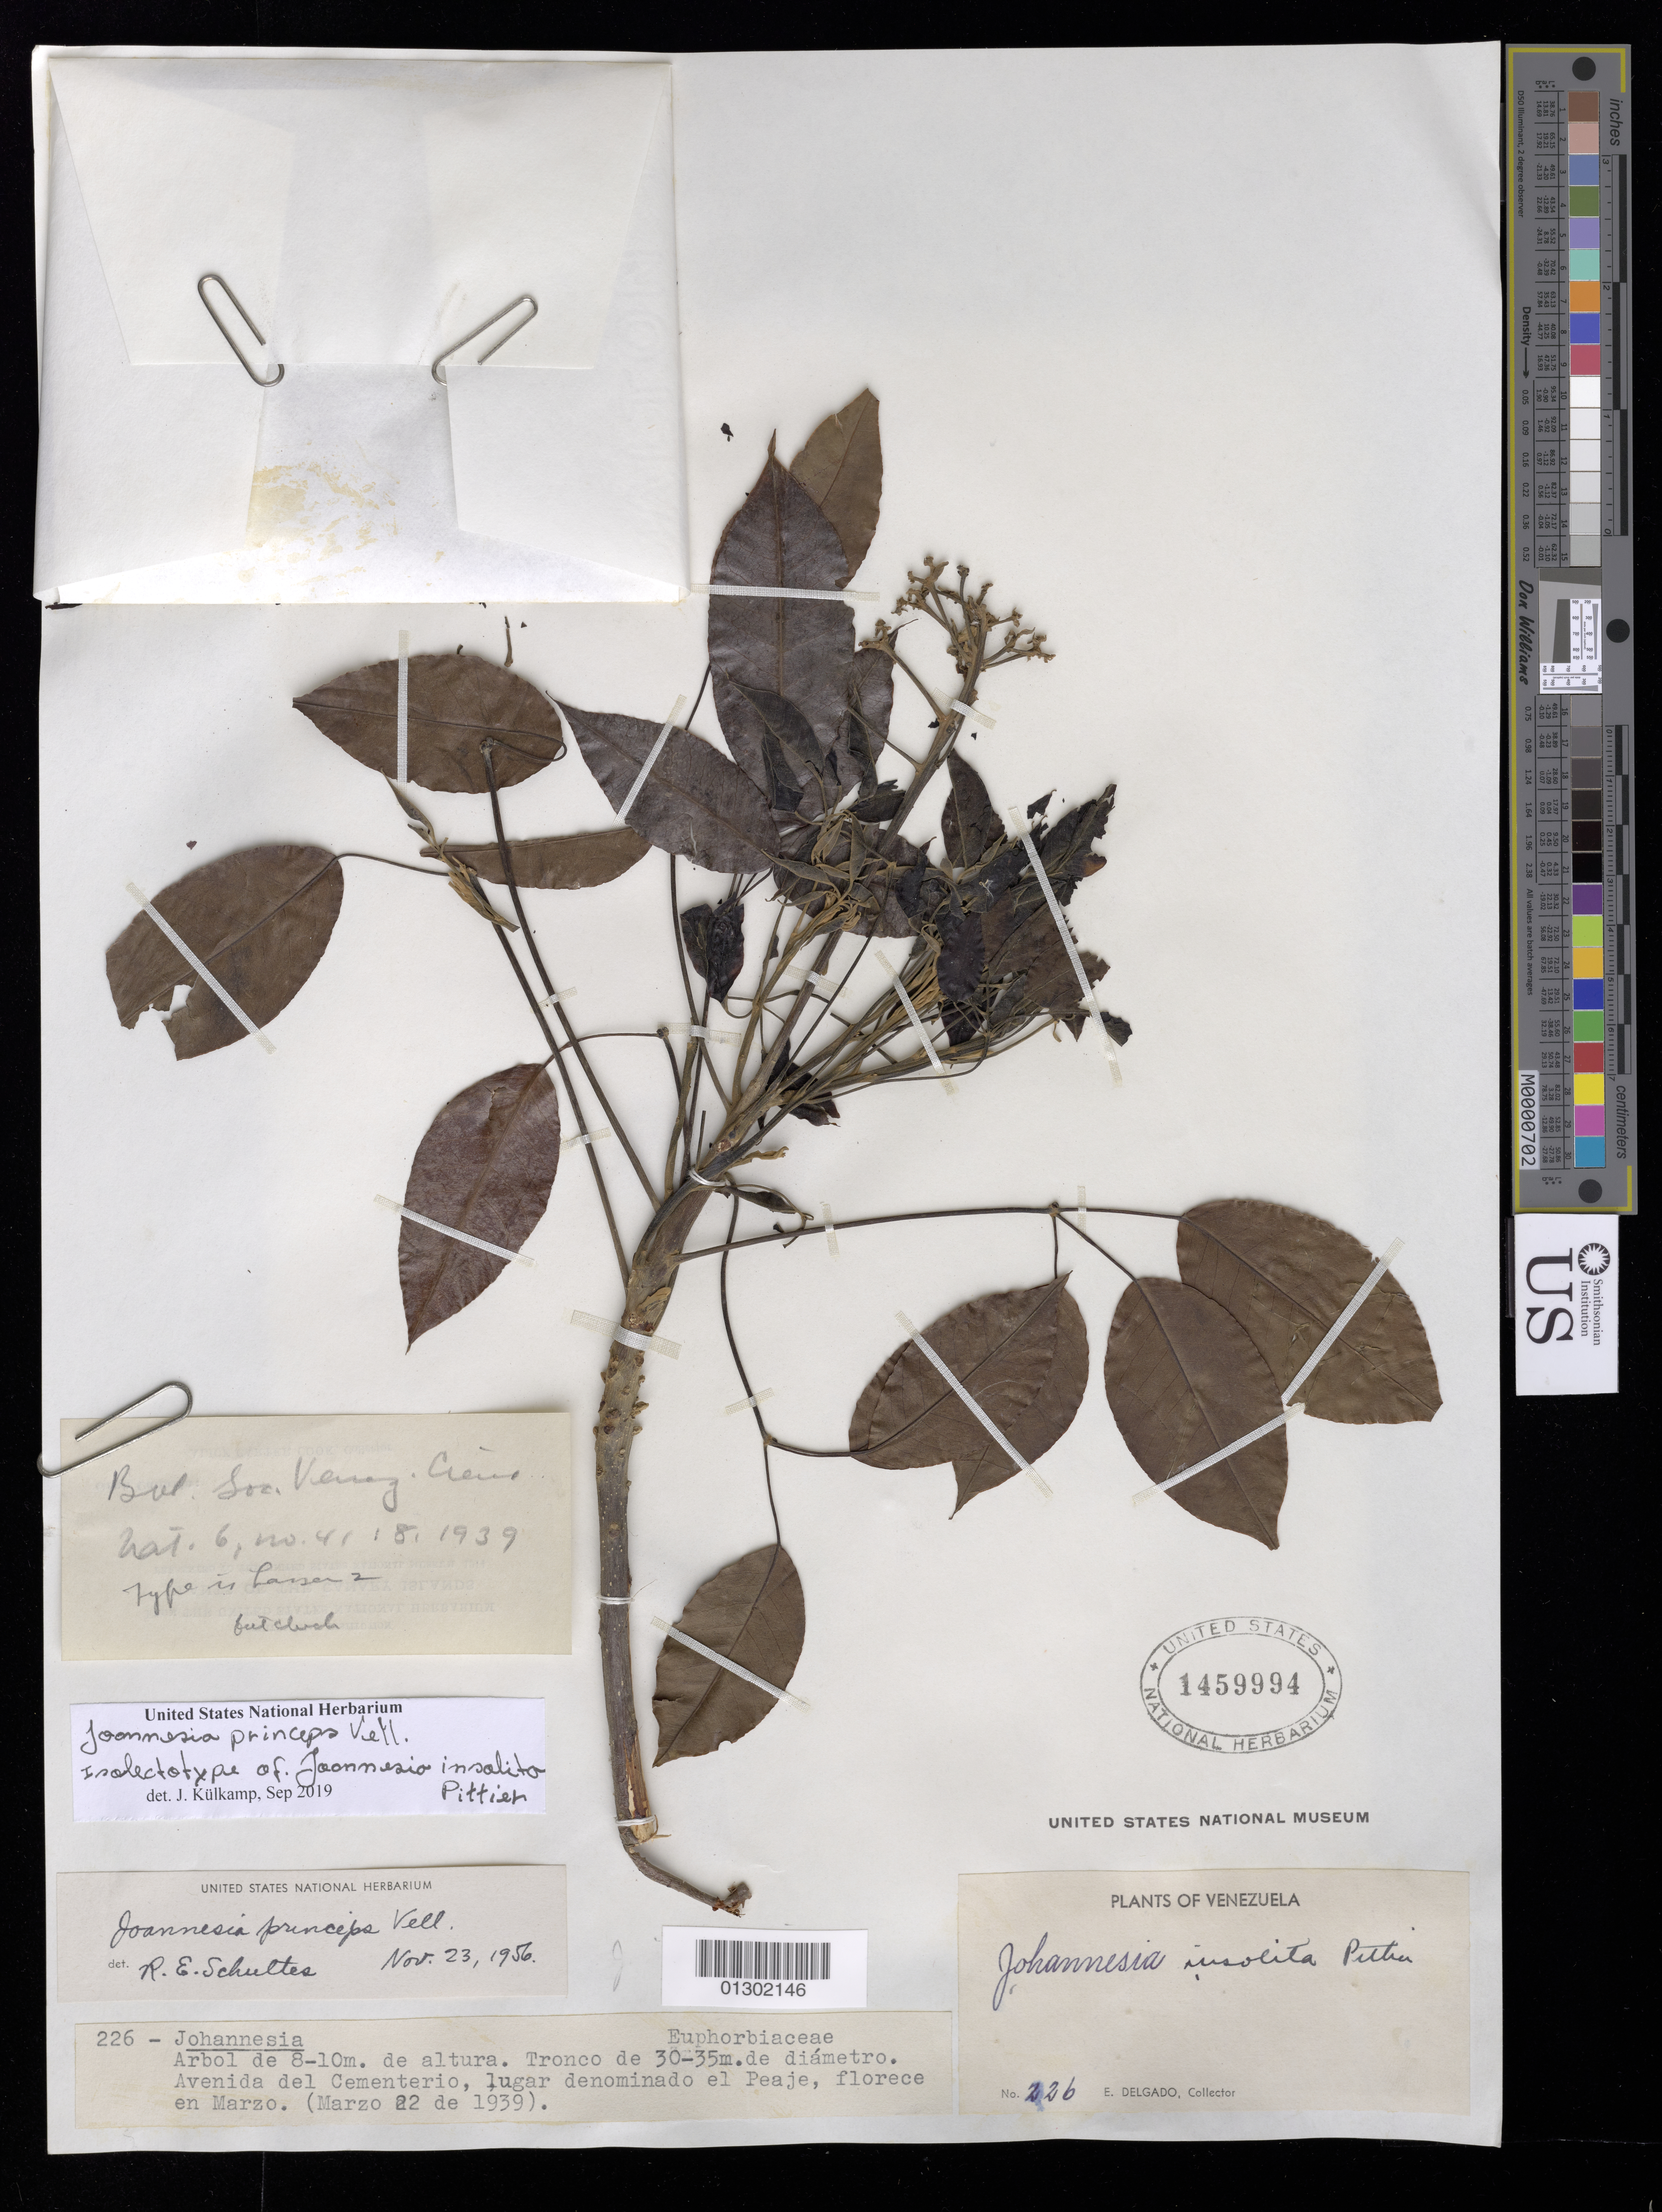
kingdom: Plantae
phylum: Tracheophyta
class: Magnoliopsida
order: Malpighiales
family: Euphorbiaceae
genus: Joannesia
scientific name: Joannesia insolita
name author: Pittier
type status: Isolectotype; Type Collection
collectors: E. Delgado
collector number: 226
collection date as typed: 22 Mar 1939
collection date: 1939-03-22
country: Venezuela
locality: Avenida del Cementerio.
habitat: Tree.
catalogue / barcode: US 1459994